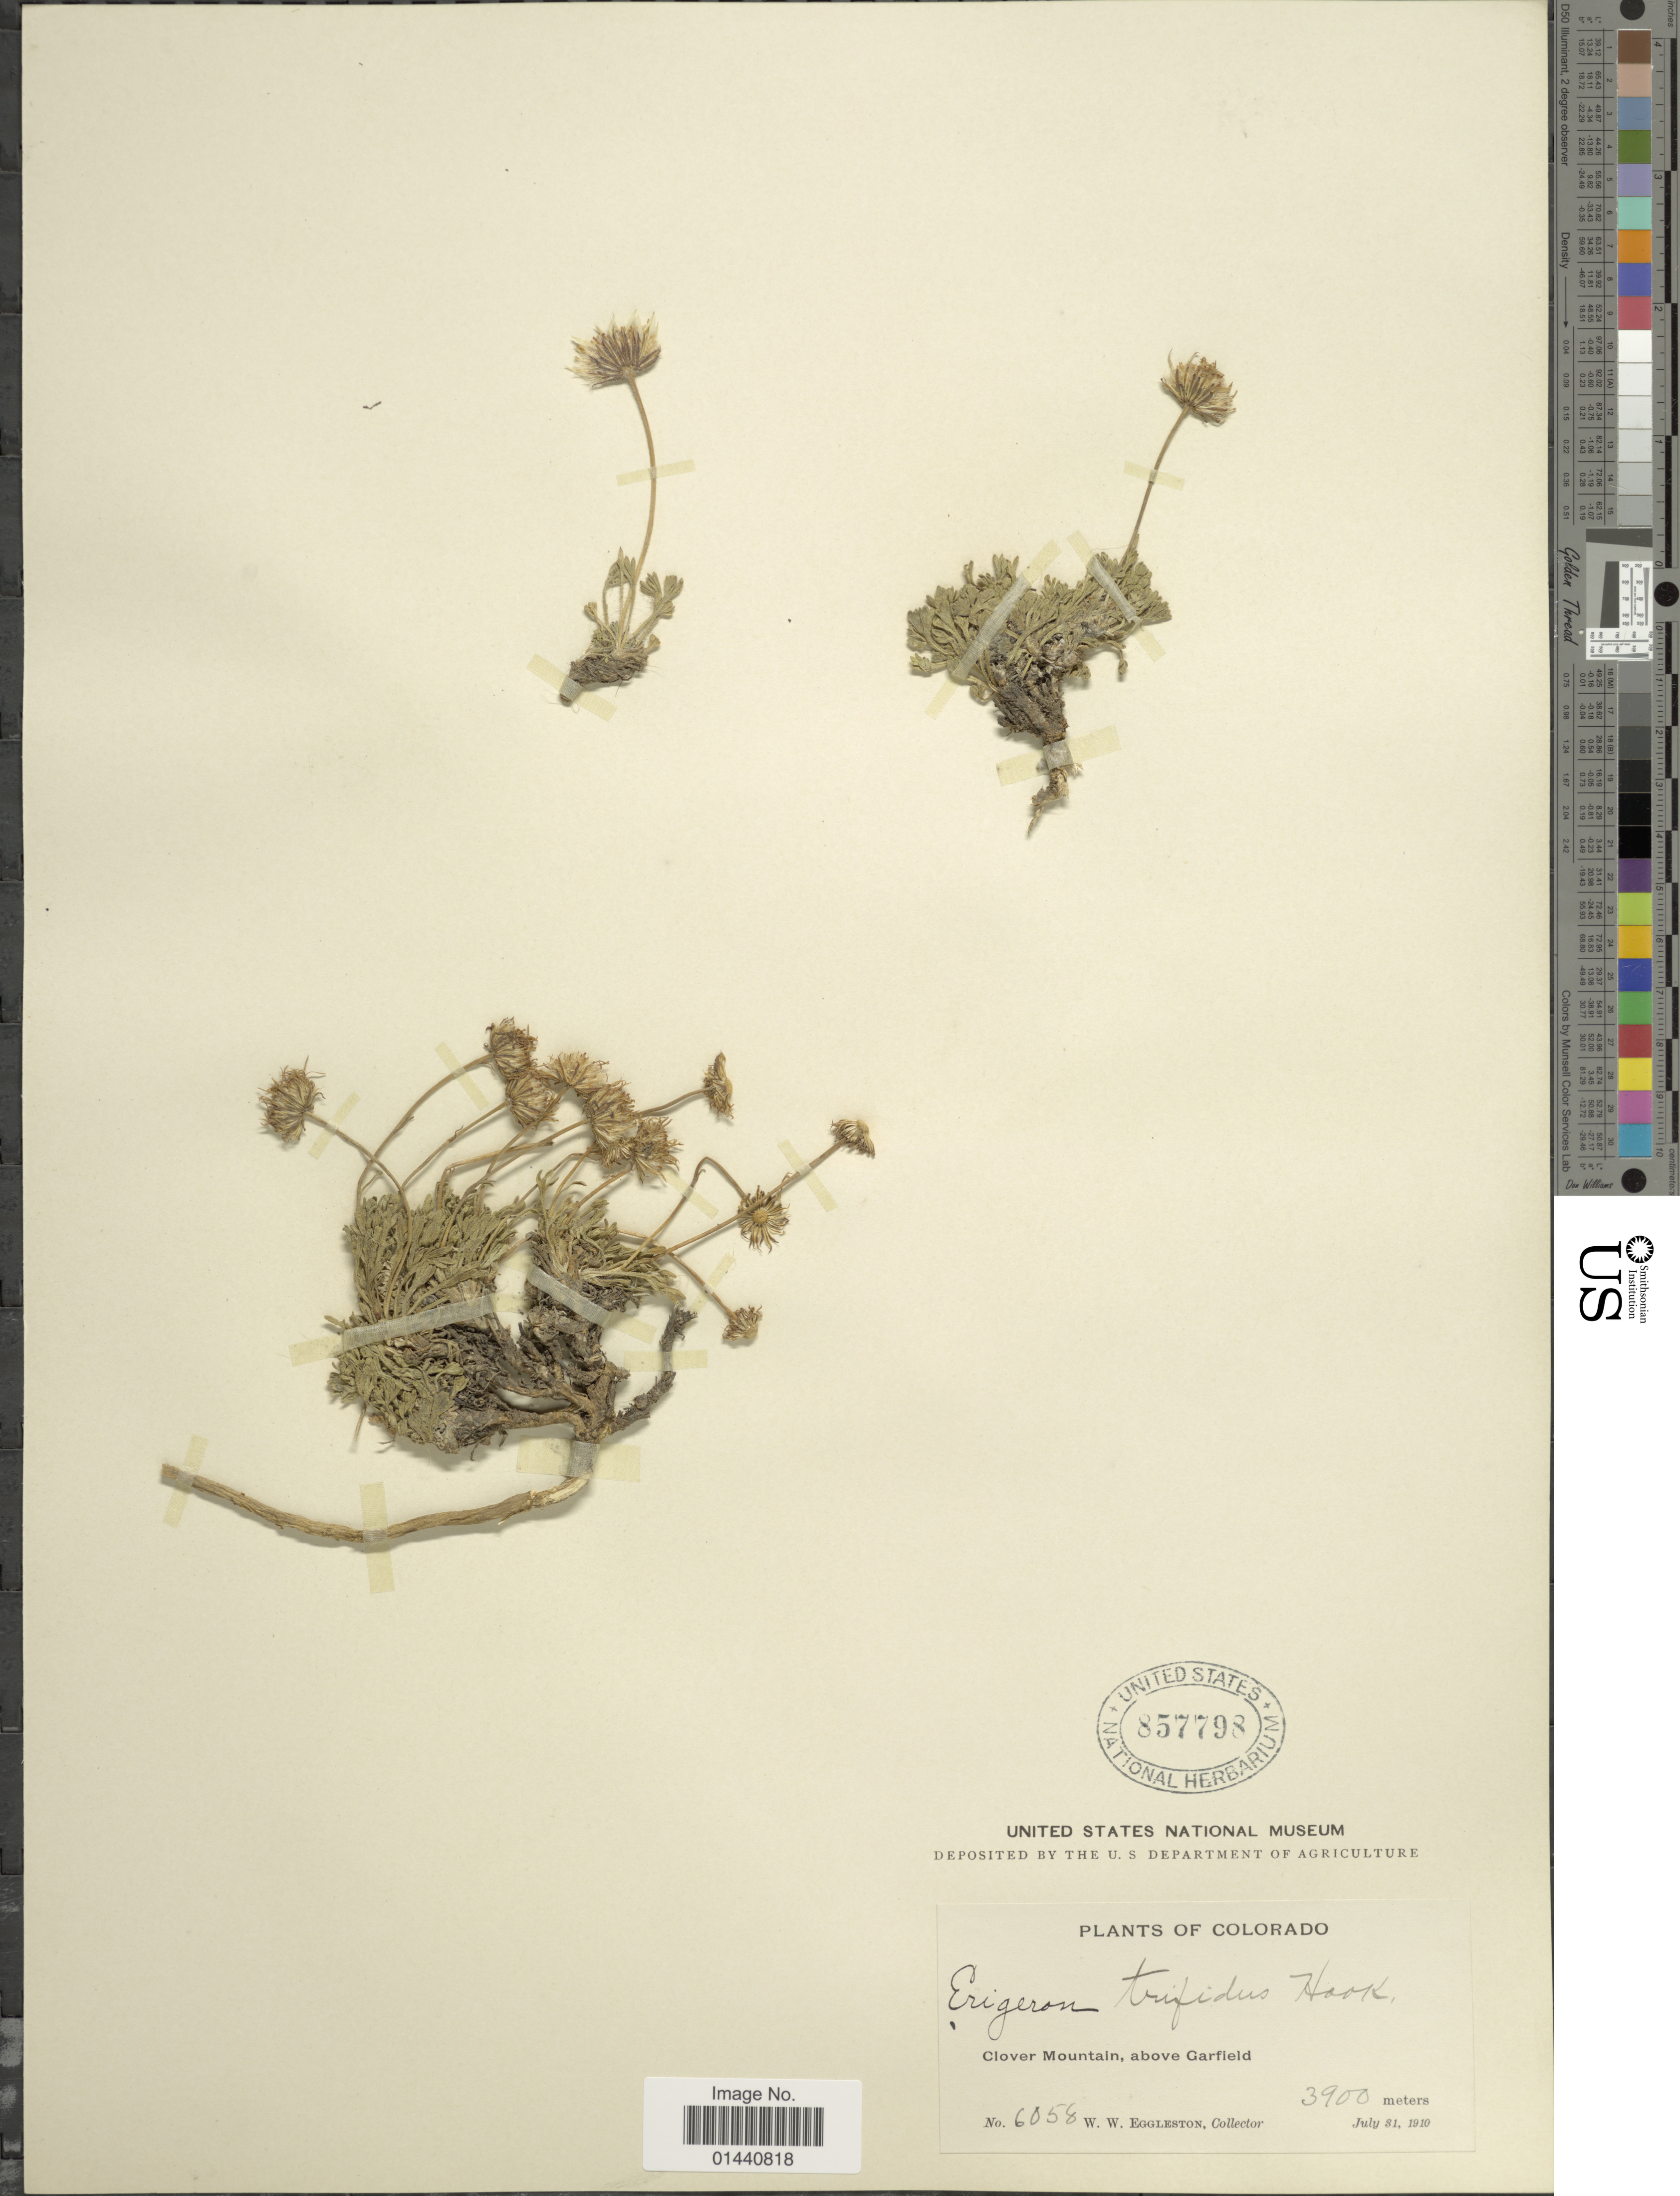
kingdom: Plantae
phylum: Tracheophyta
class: Magnoliopsida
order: Asterales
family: Asteraceae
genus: Erigeron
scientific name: Erigeron trifidus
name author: Hook.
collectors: W. W. Eggleston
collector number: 6058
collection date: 1910-07-31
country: United States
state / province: Colorado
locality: Clover Mountain, above Garfield.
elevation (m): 3900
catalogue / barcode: US 857798